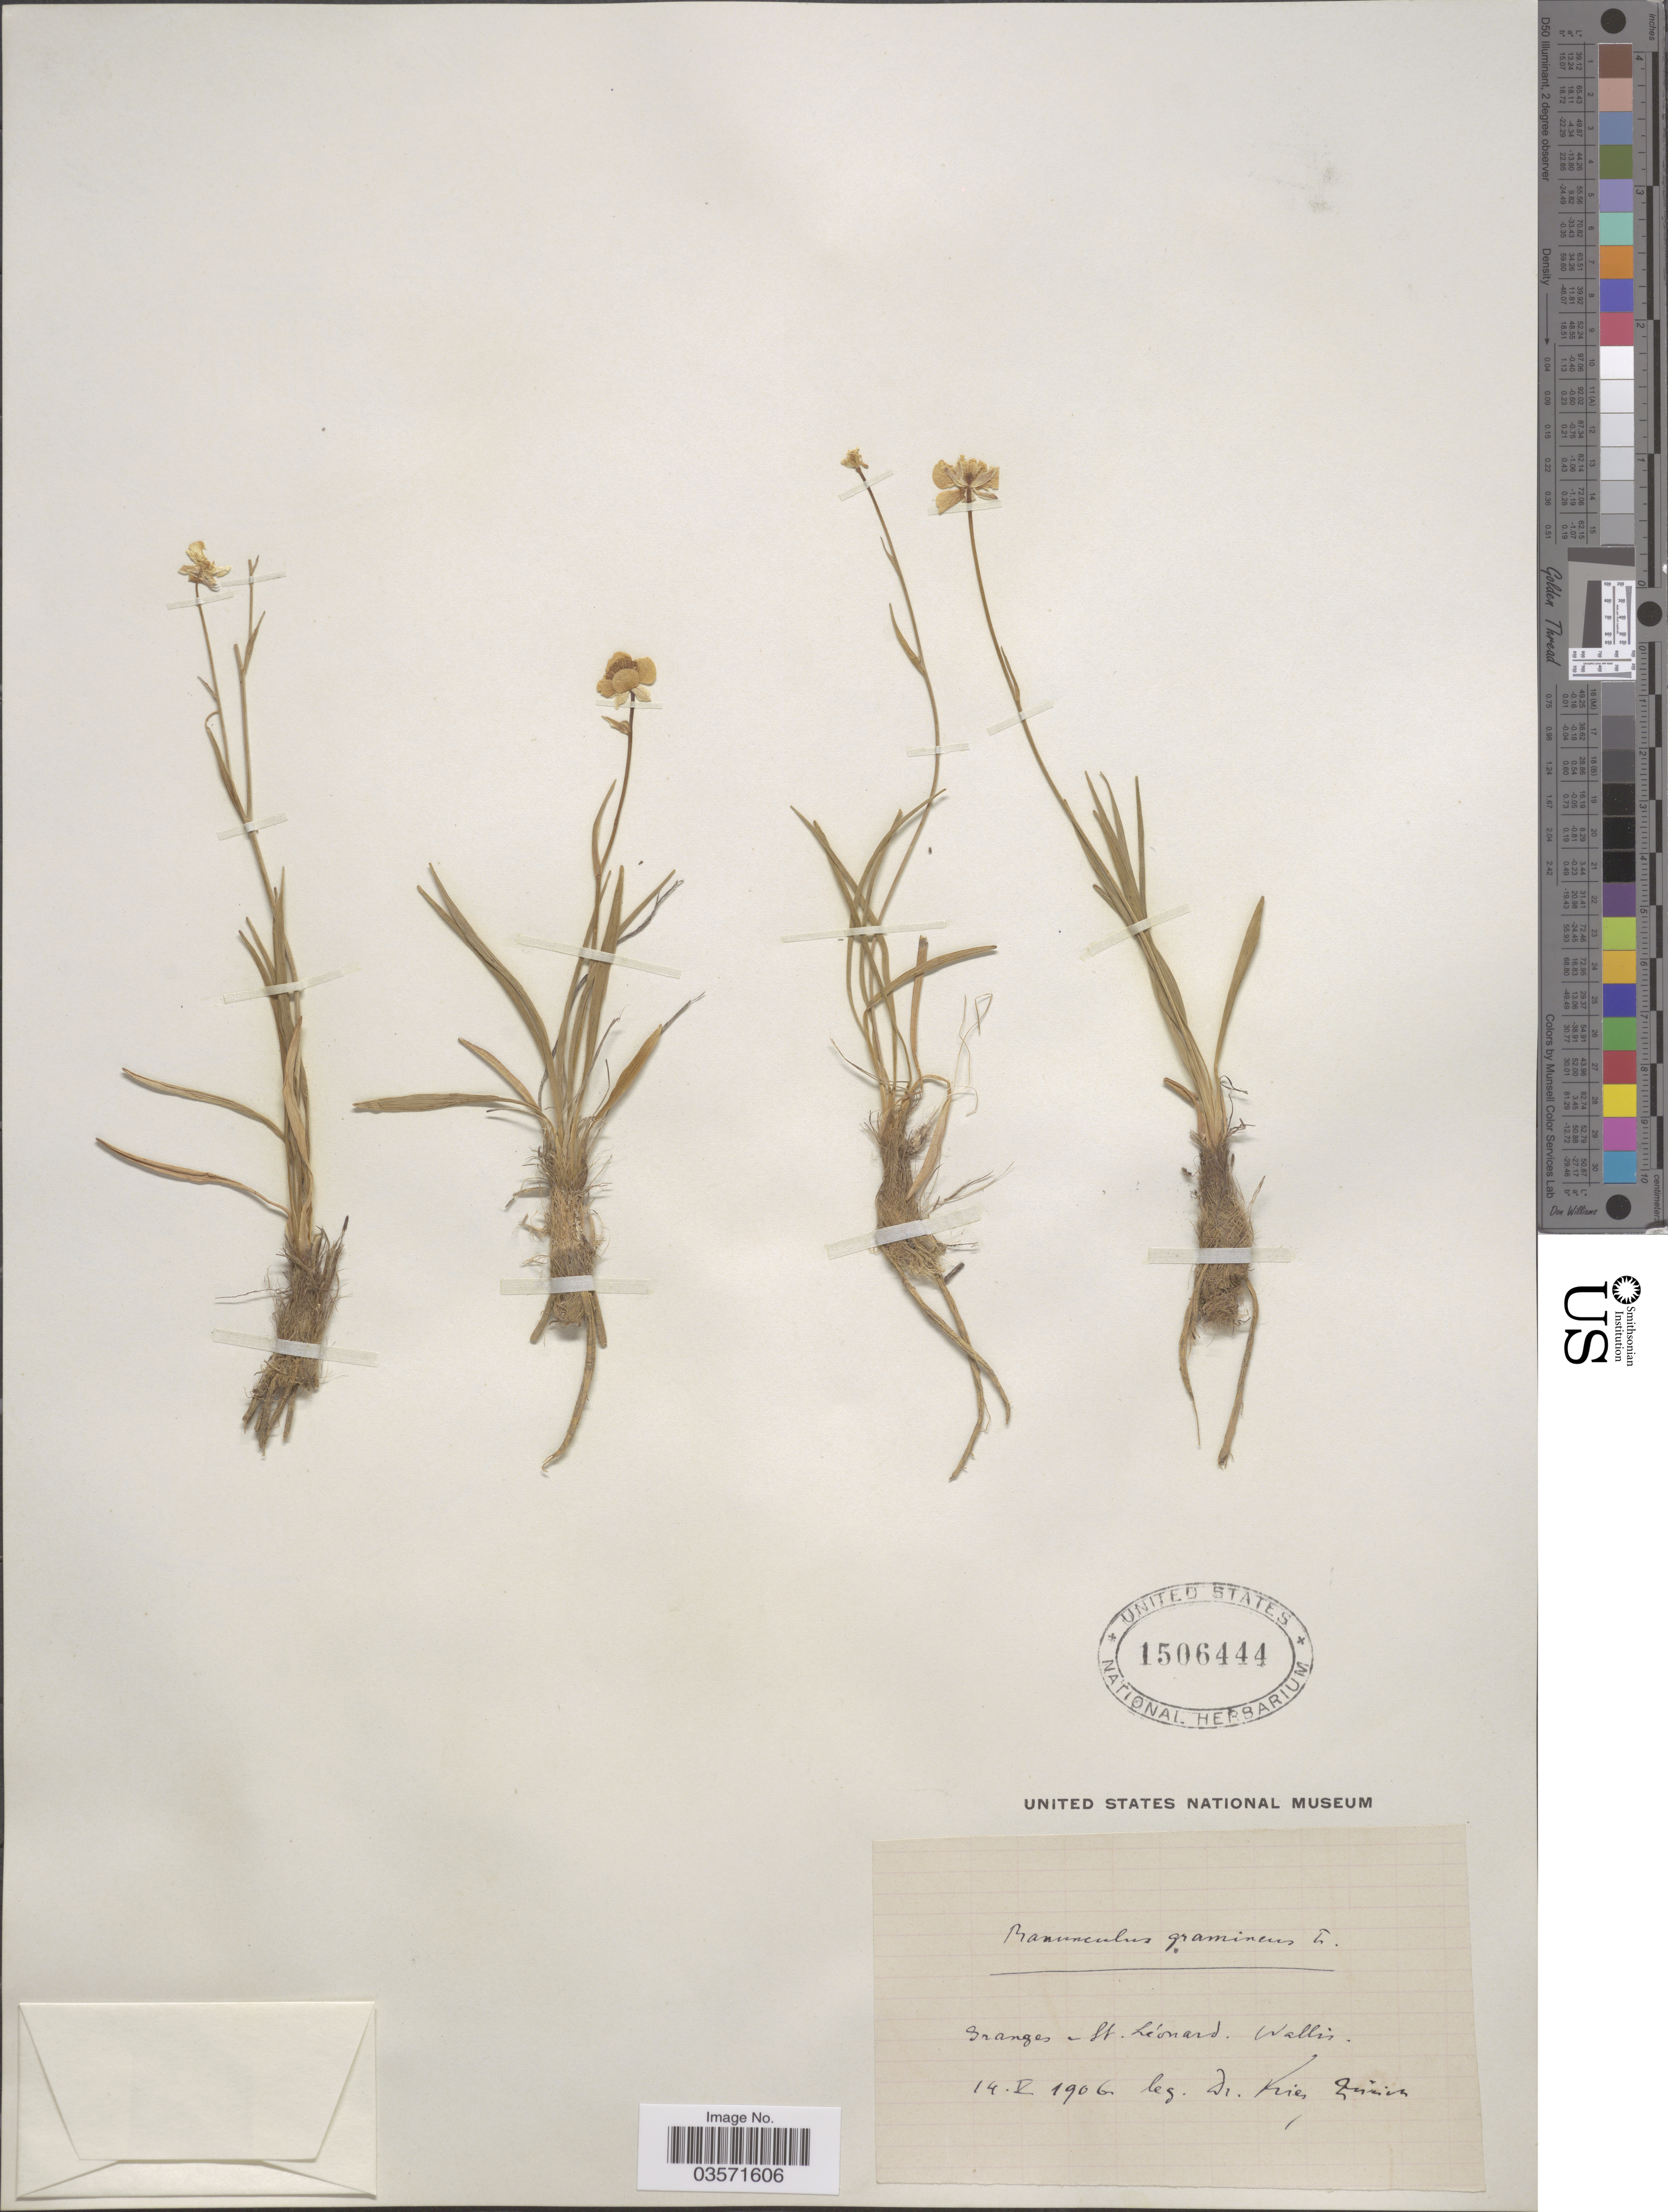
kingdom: Plantae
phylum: Tracheophyta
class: Magnoliopsida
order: Ranunculales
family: Ranunculaceae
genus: Ranunculus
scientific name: Ranunculus gramineus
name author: L.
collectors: Kries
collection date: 1906-05-14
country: Wallis and Futuna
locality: Granges a St. Léonard. Wallis.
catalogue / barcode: US 1506444